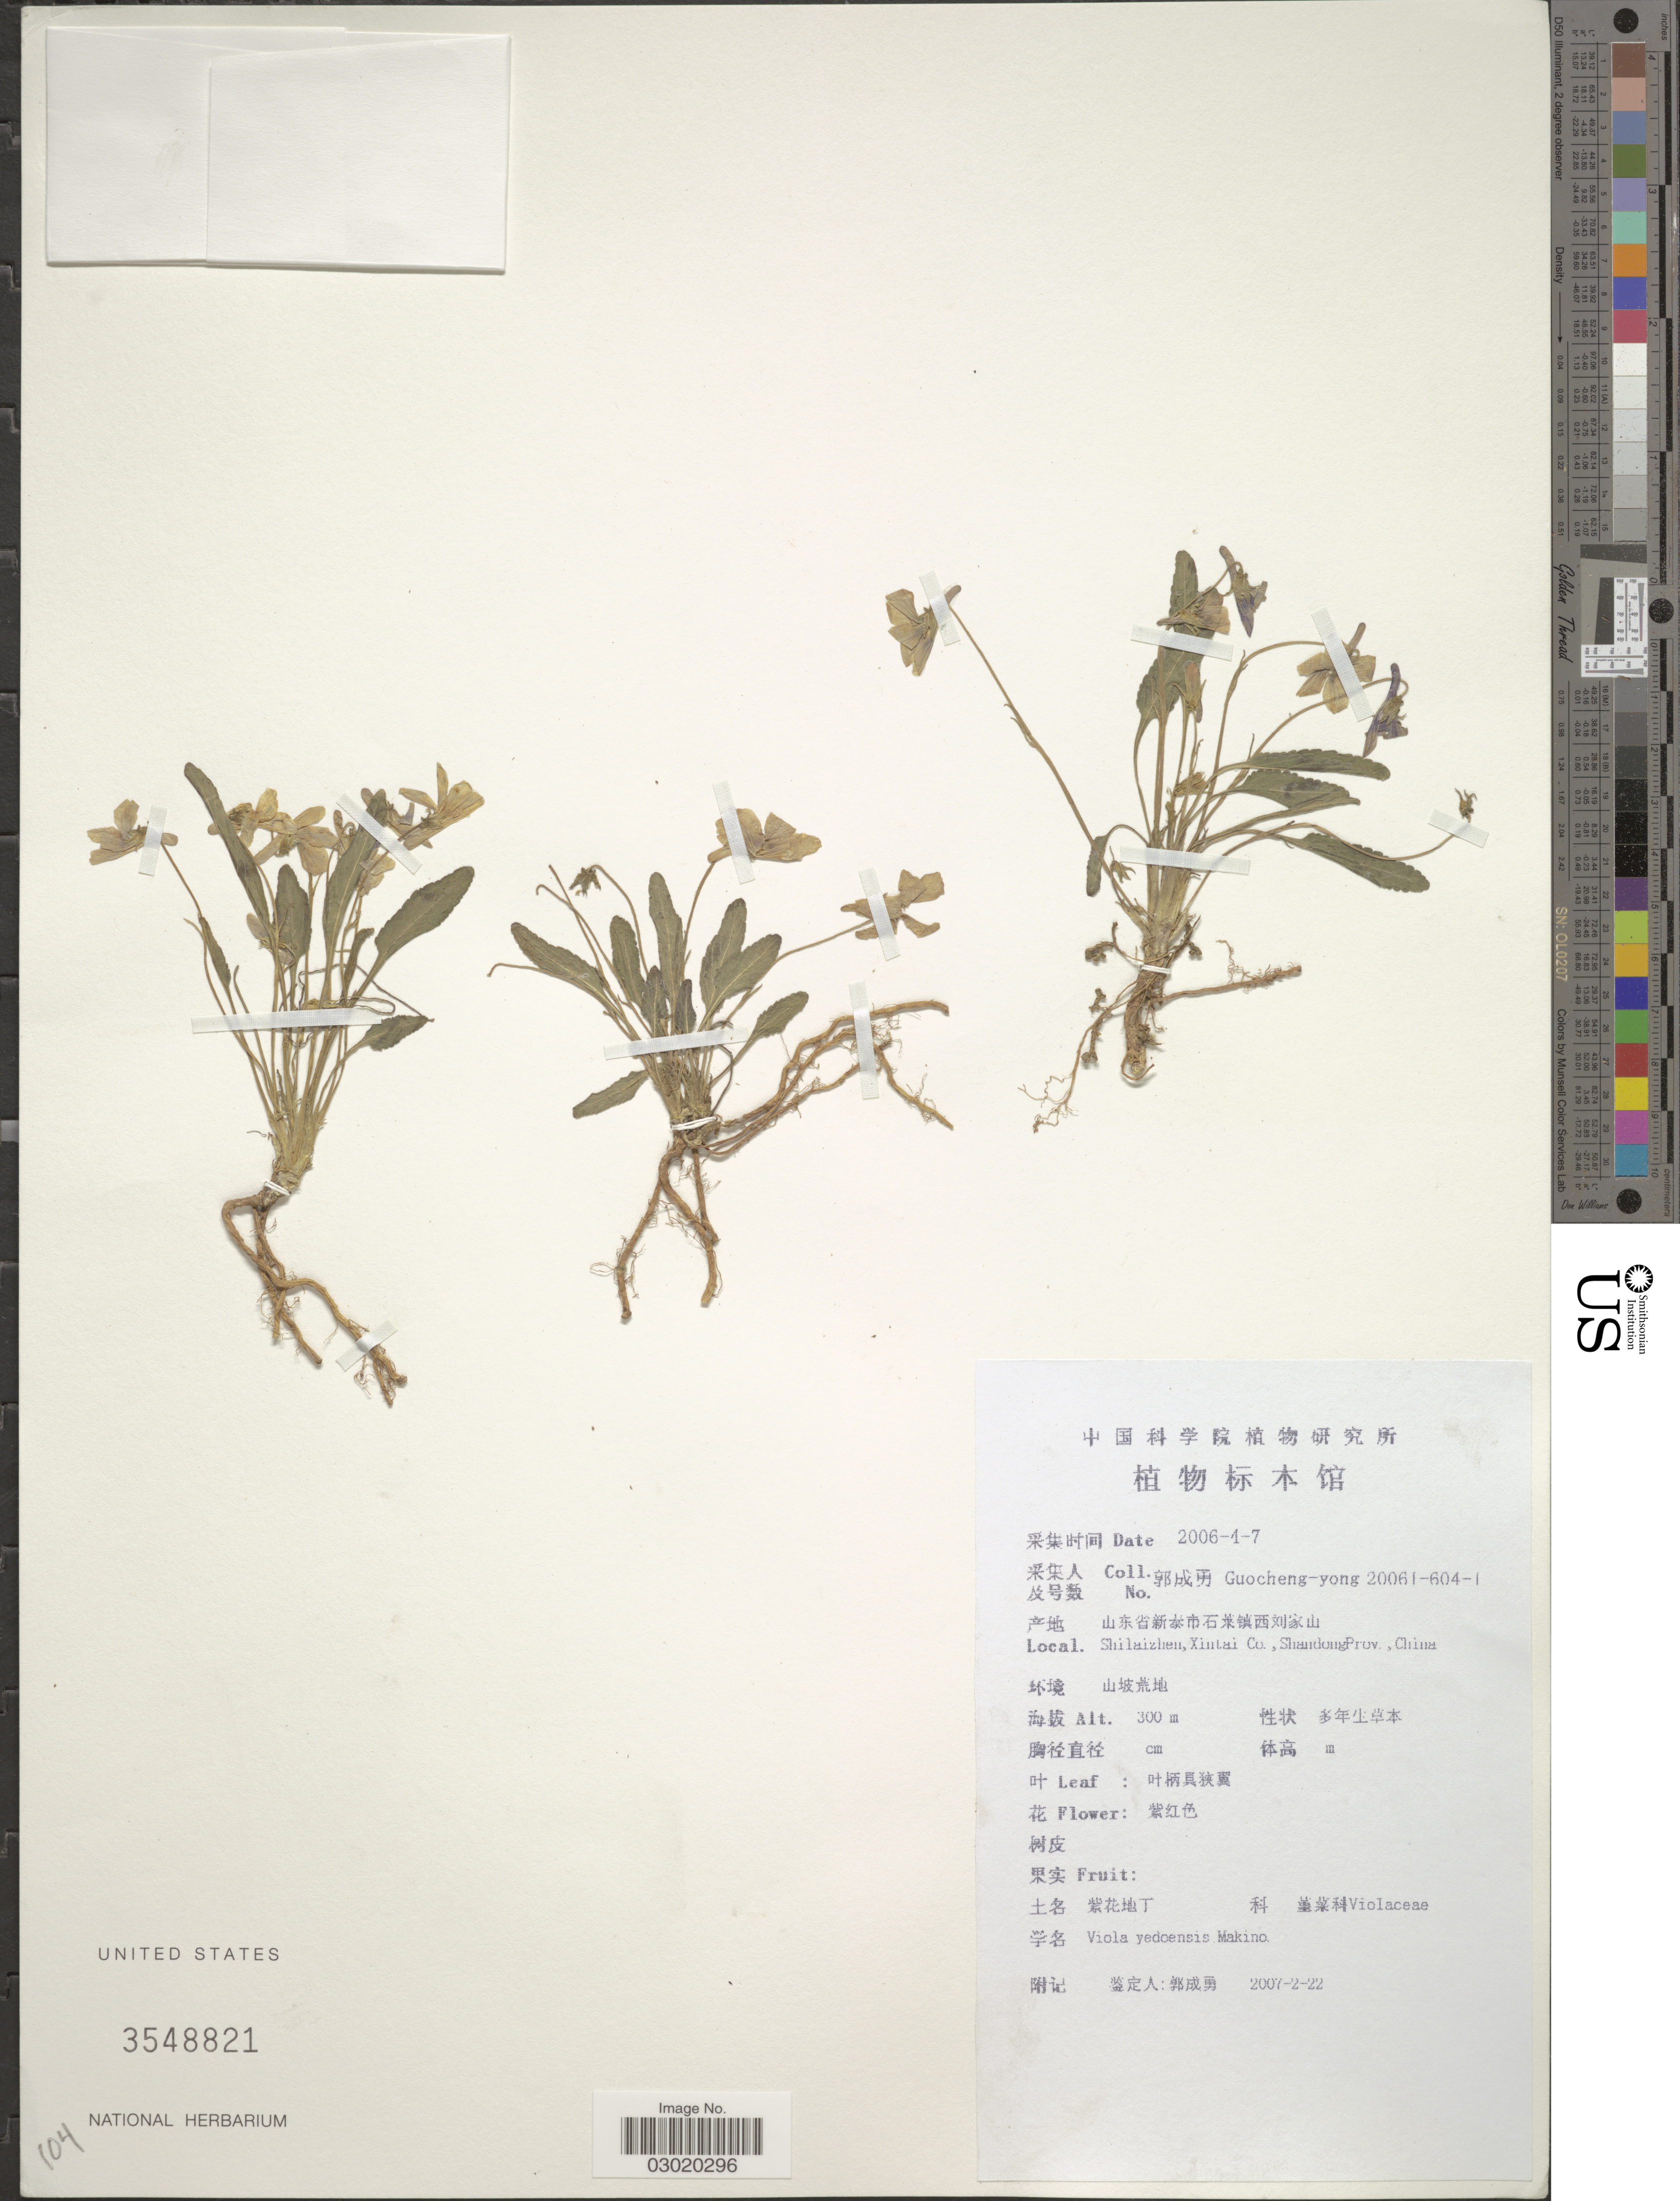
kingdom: Plantae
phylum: Tracheophyta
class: Magnoliopsida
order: Malpighiales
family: Violaceae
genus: Viola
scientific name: Viola yedoensis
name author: Makino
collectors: Guo cheng-yong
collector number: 20061-604-1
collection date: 2006-01-07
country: China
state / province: Shandong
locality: Shilaizhen, Xintai Co.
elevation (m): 300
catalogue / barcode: US 3548821